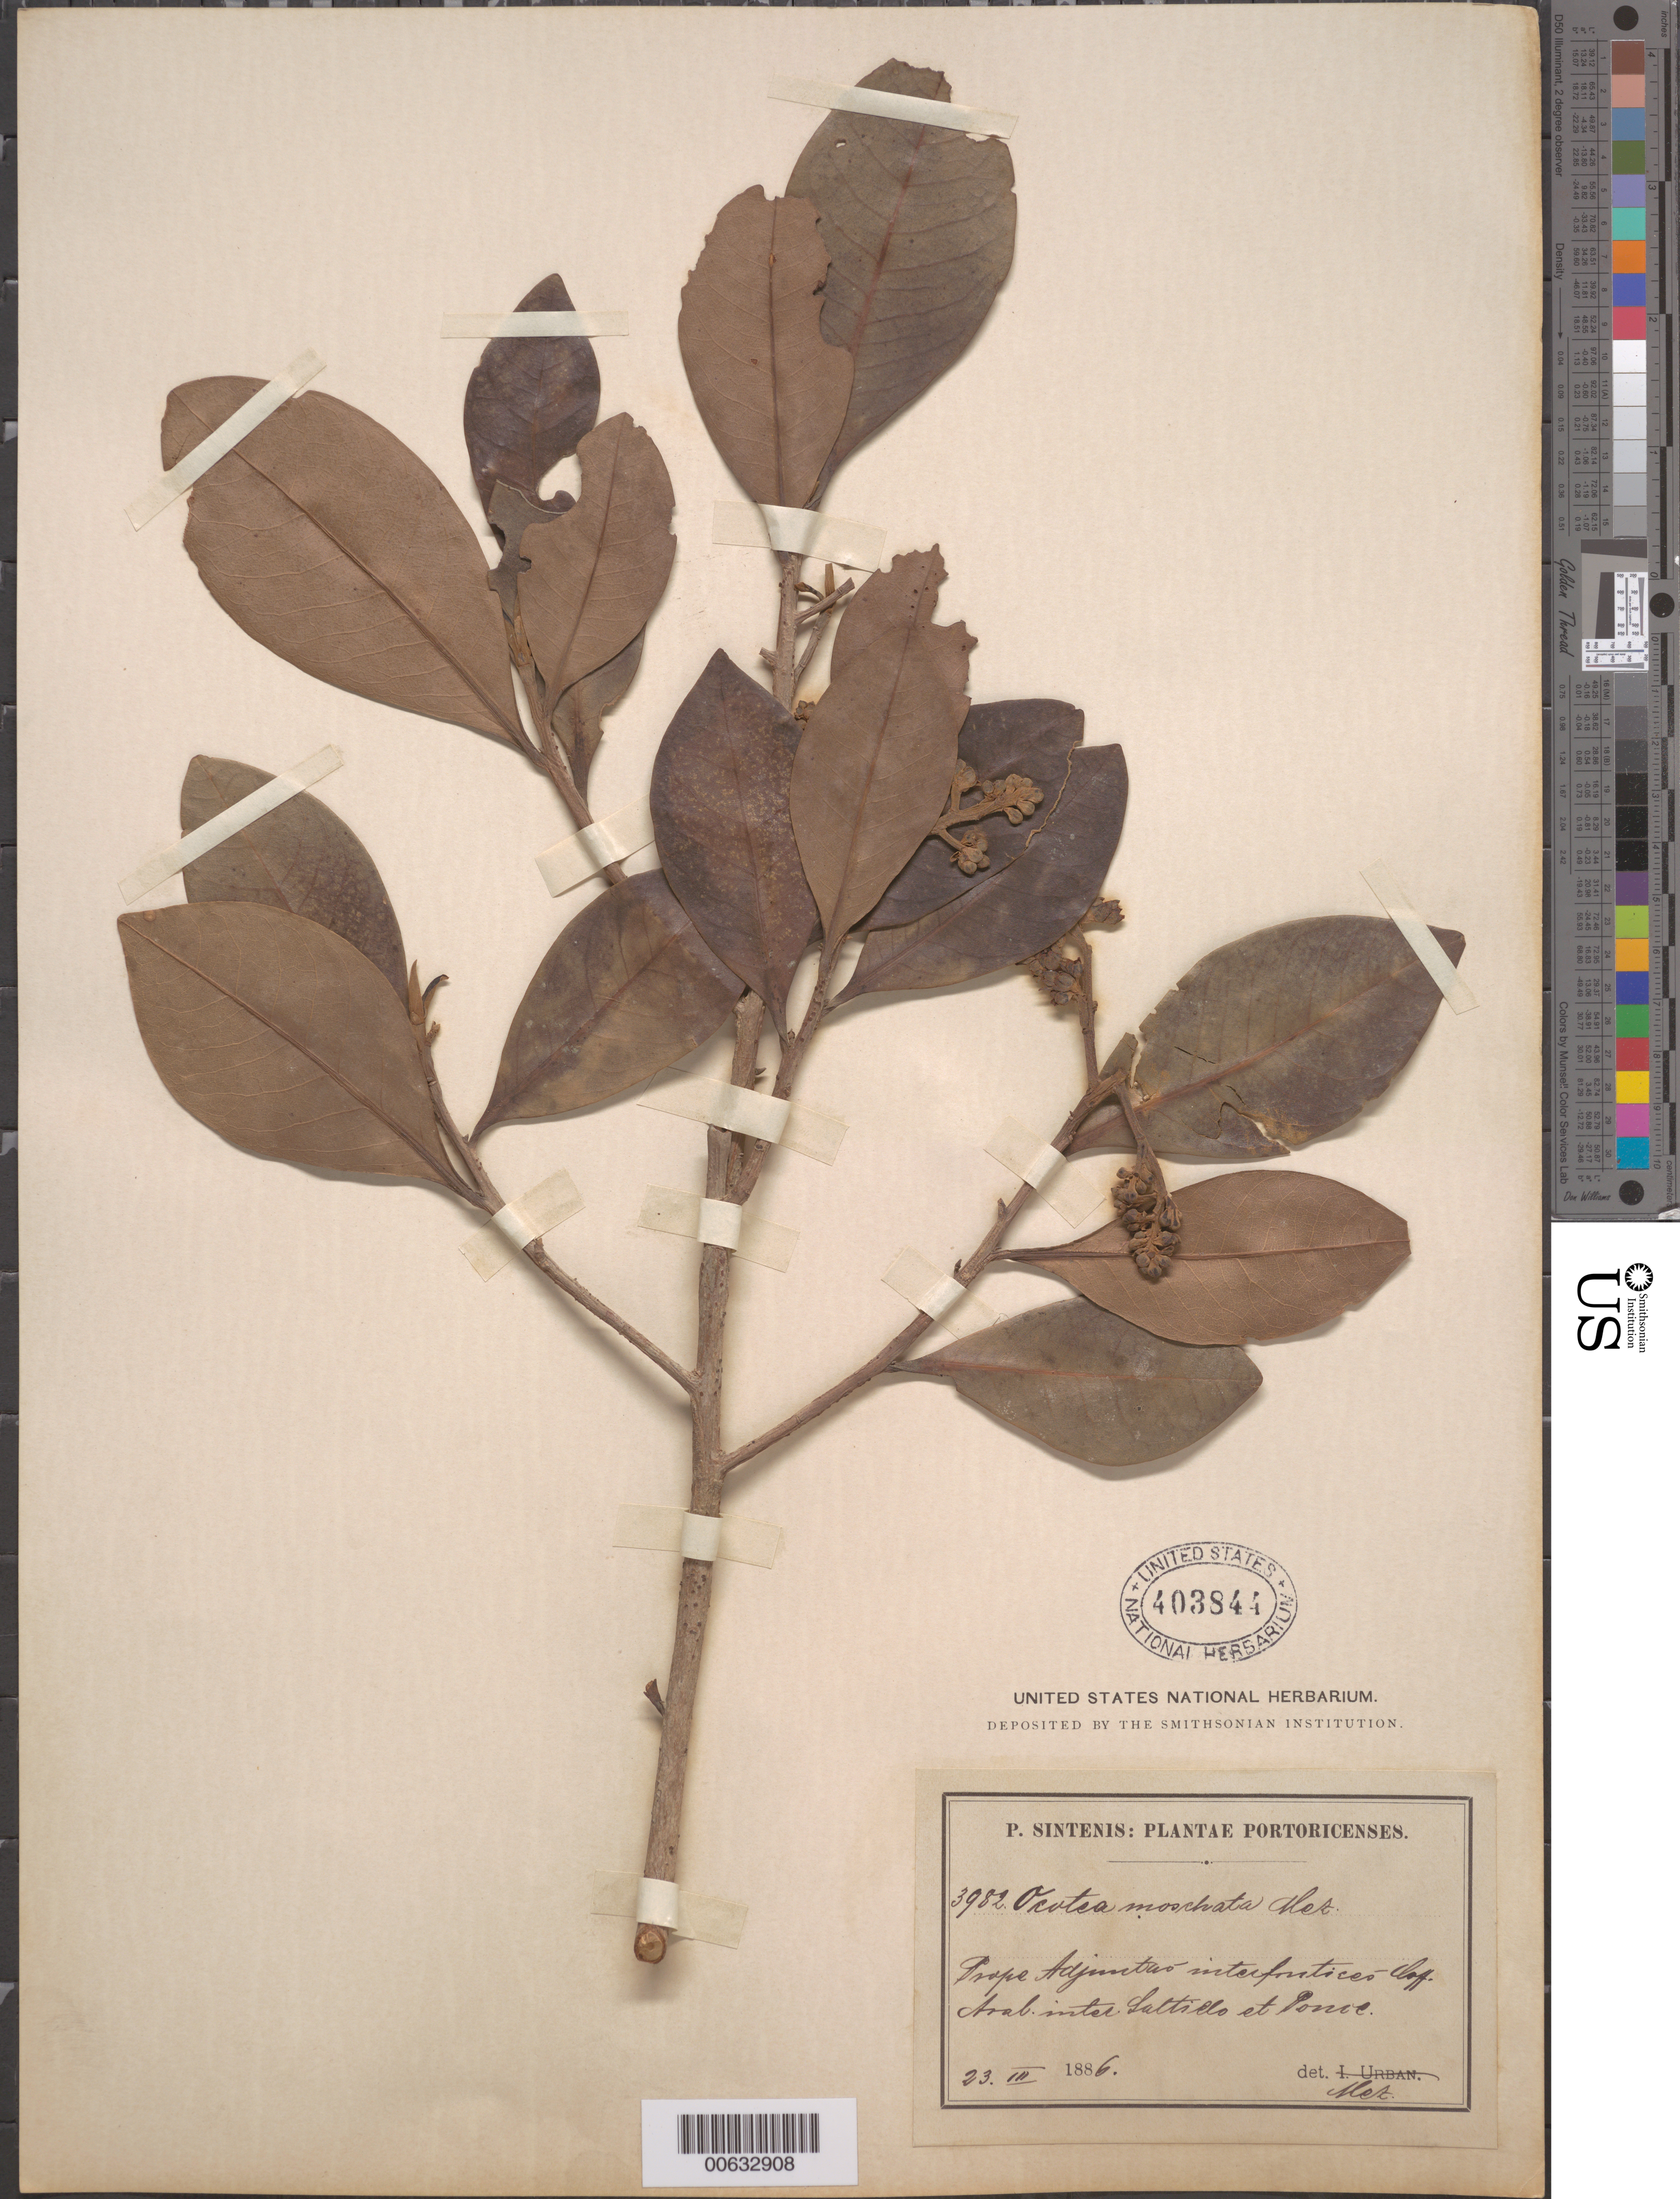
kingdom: Plantae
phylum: Tracheophyta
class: Magnoliopsida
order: Laurales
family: Lauraceae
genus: Ocotea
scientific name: Ocotea moschata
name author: (Meisn.) Mez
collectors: P. Sintenis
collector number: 3982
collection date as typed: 23 Mar 1886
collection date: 1886-03-23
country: Puerto Rico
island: Greater Antilles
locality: Prope Adjuntas, interfrutices; inter Saltillo et Ponce.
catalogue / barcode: US 403844